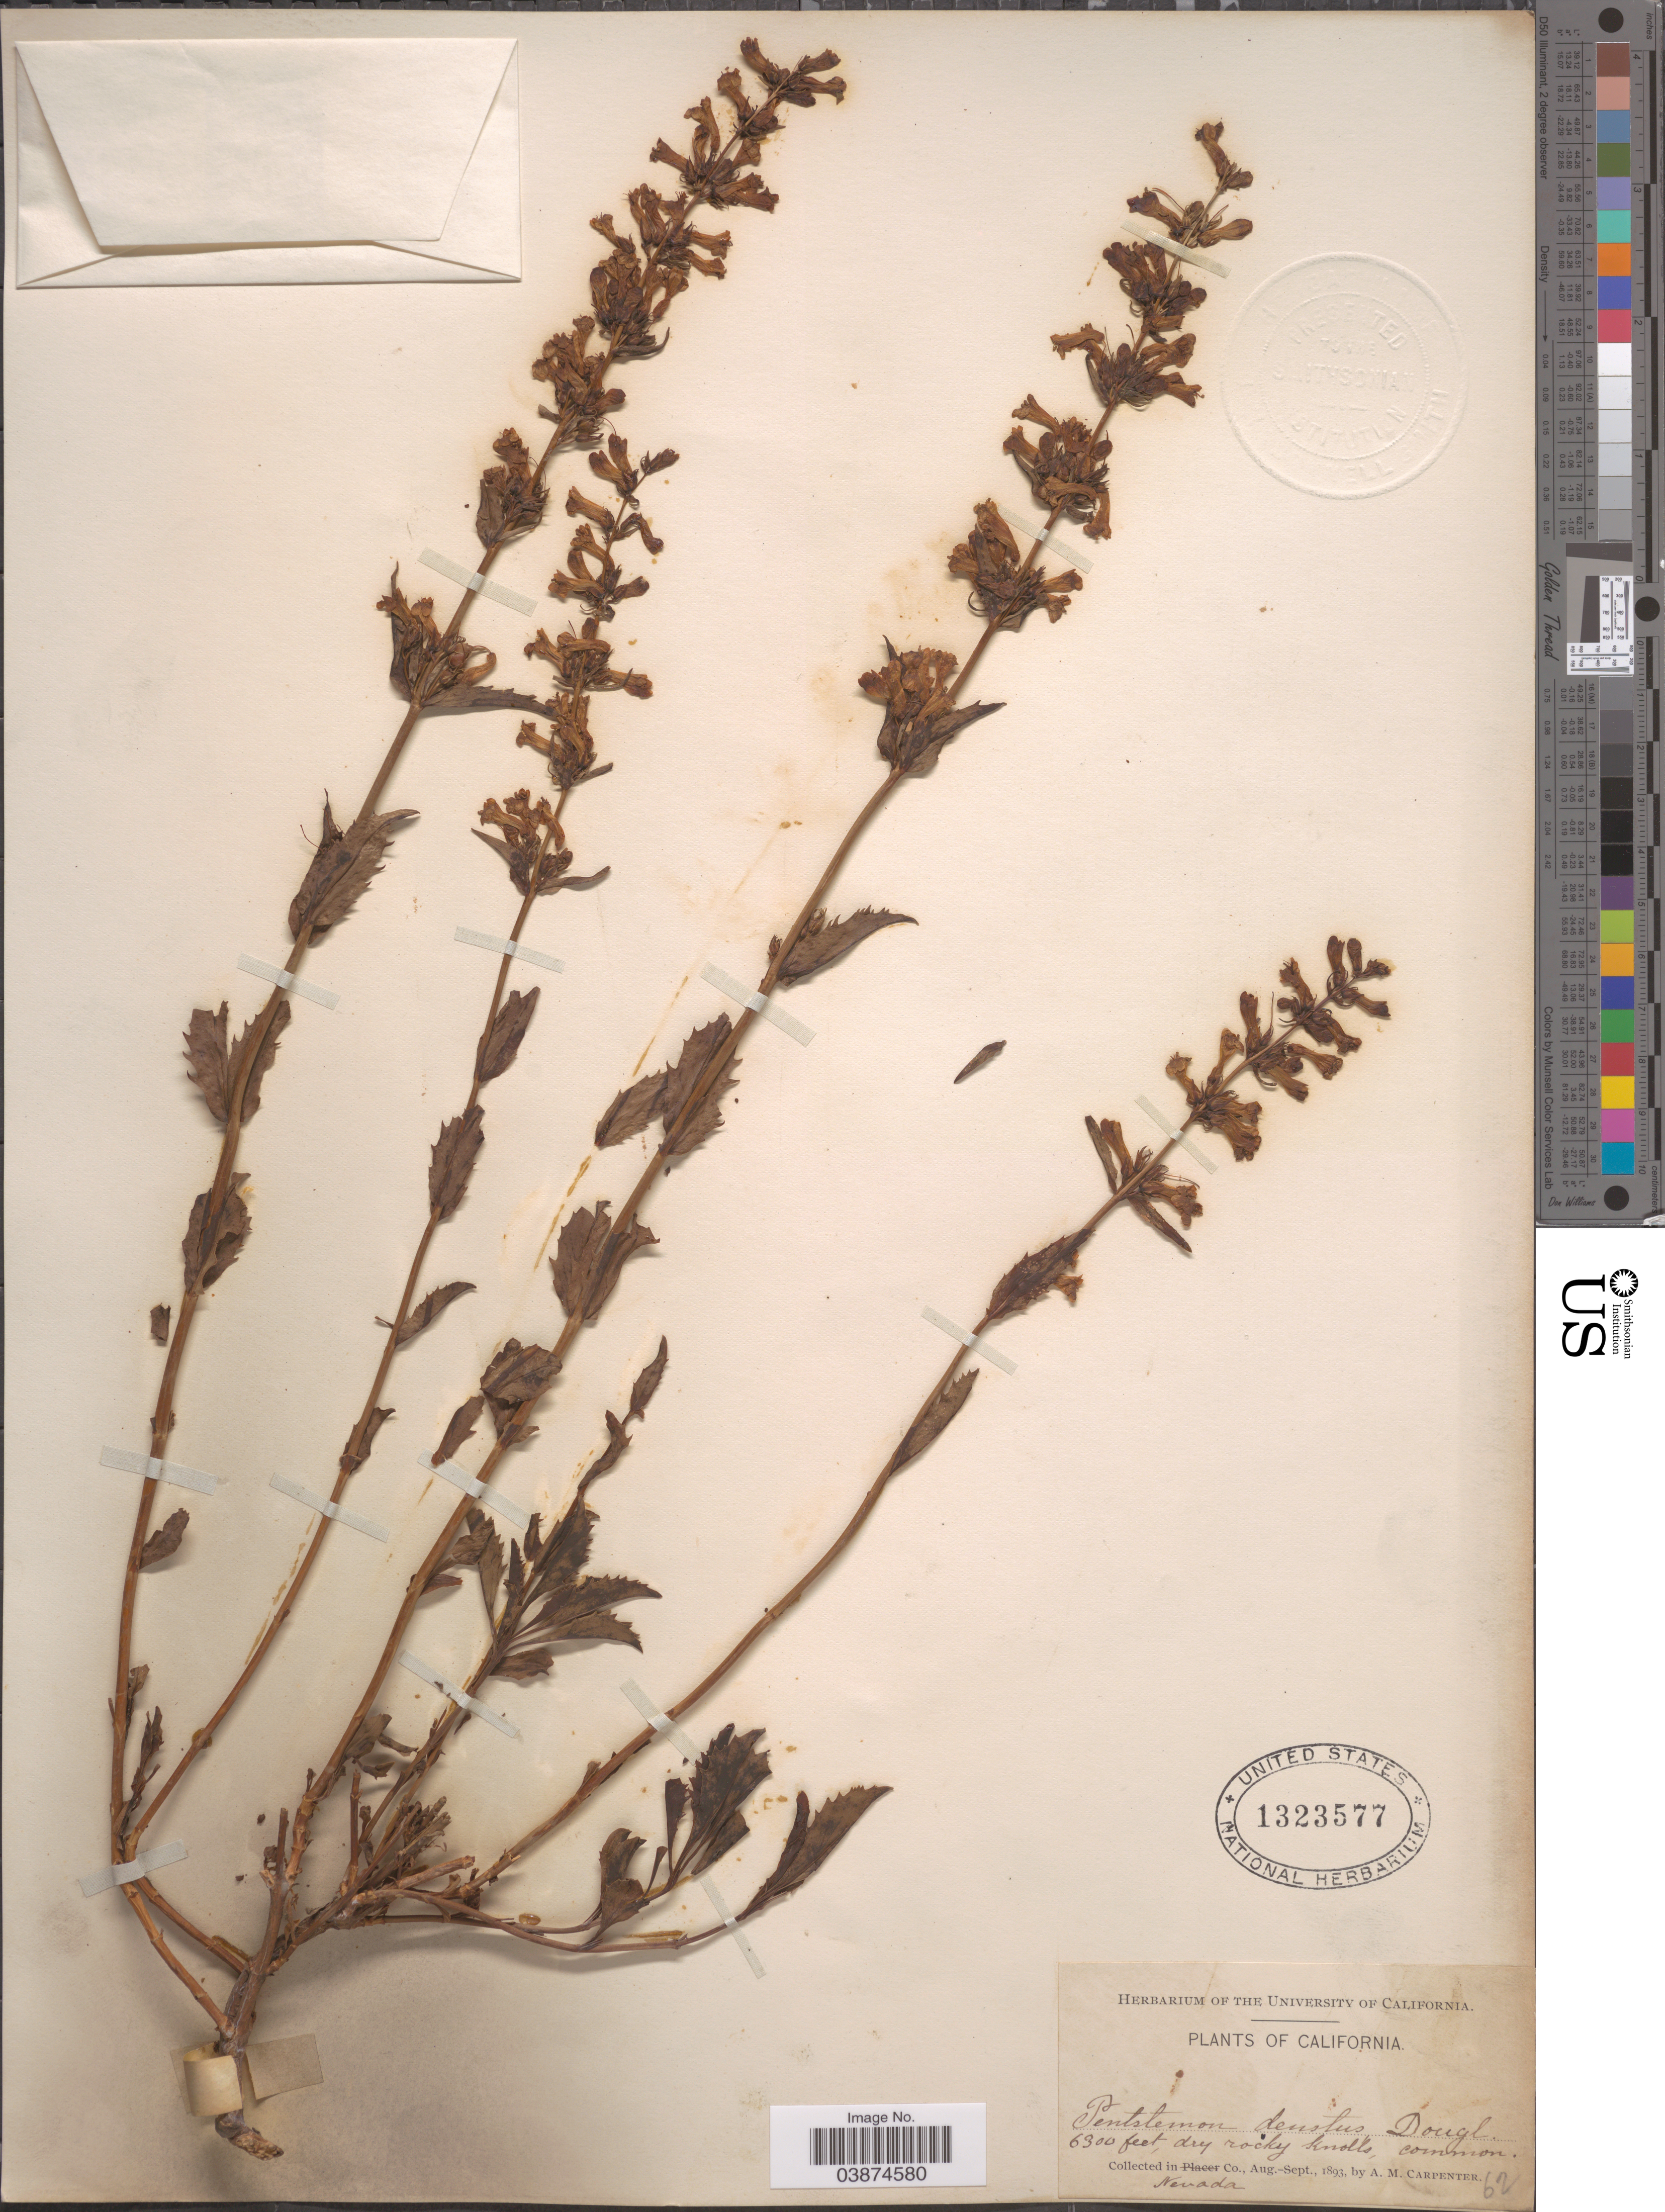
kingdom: Plantae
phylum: Tracheophyta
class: Magnoliopsida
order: Lamiales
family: Plantaginaceae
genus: Penstemon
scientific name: Penstemon deustus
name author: Douglas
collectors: A. Carpenter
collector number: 62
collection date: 1893-08/1893-09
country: United States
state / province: Nevada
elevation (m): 1920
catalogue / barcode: US 1323577